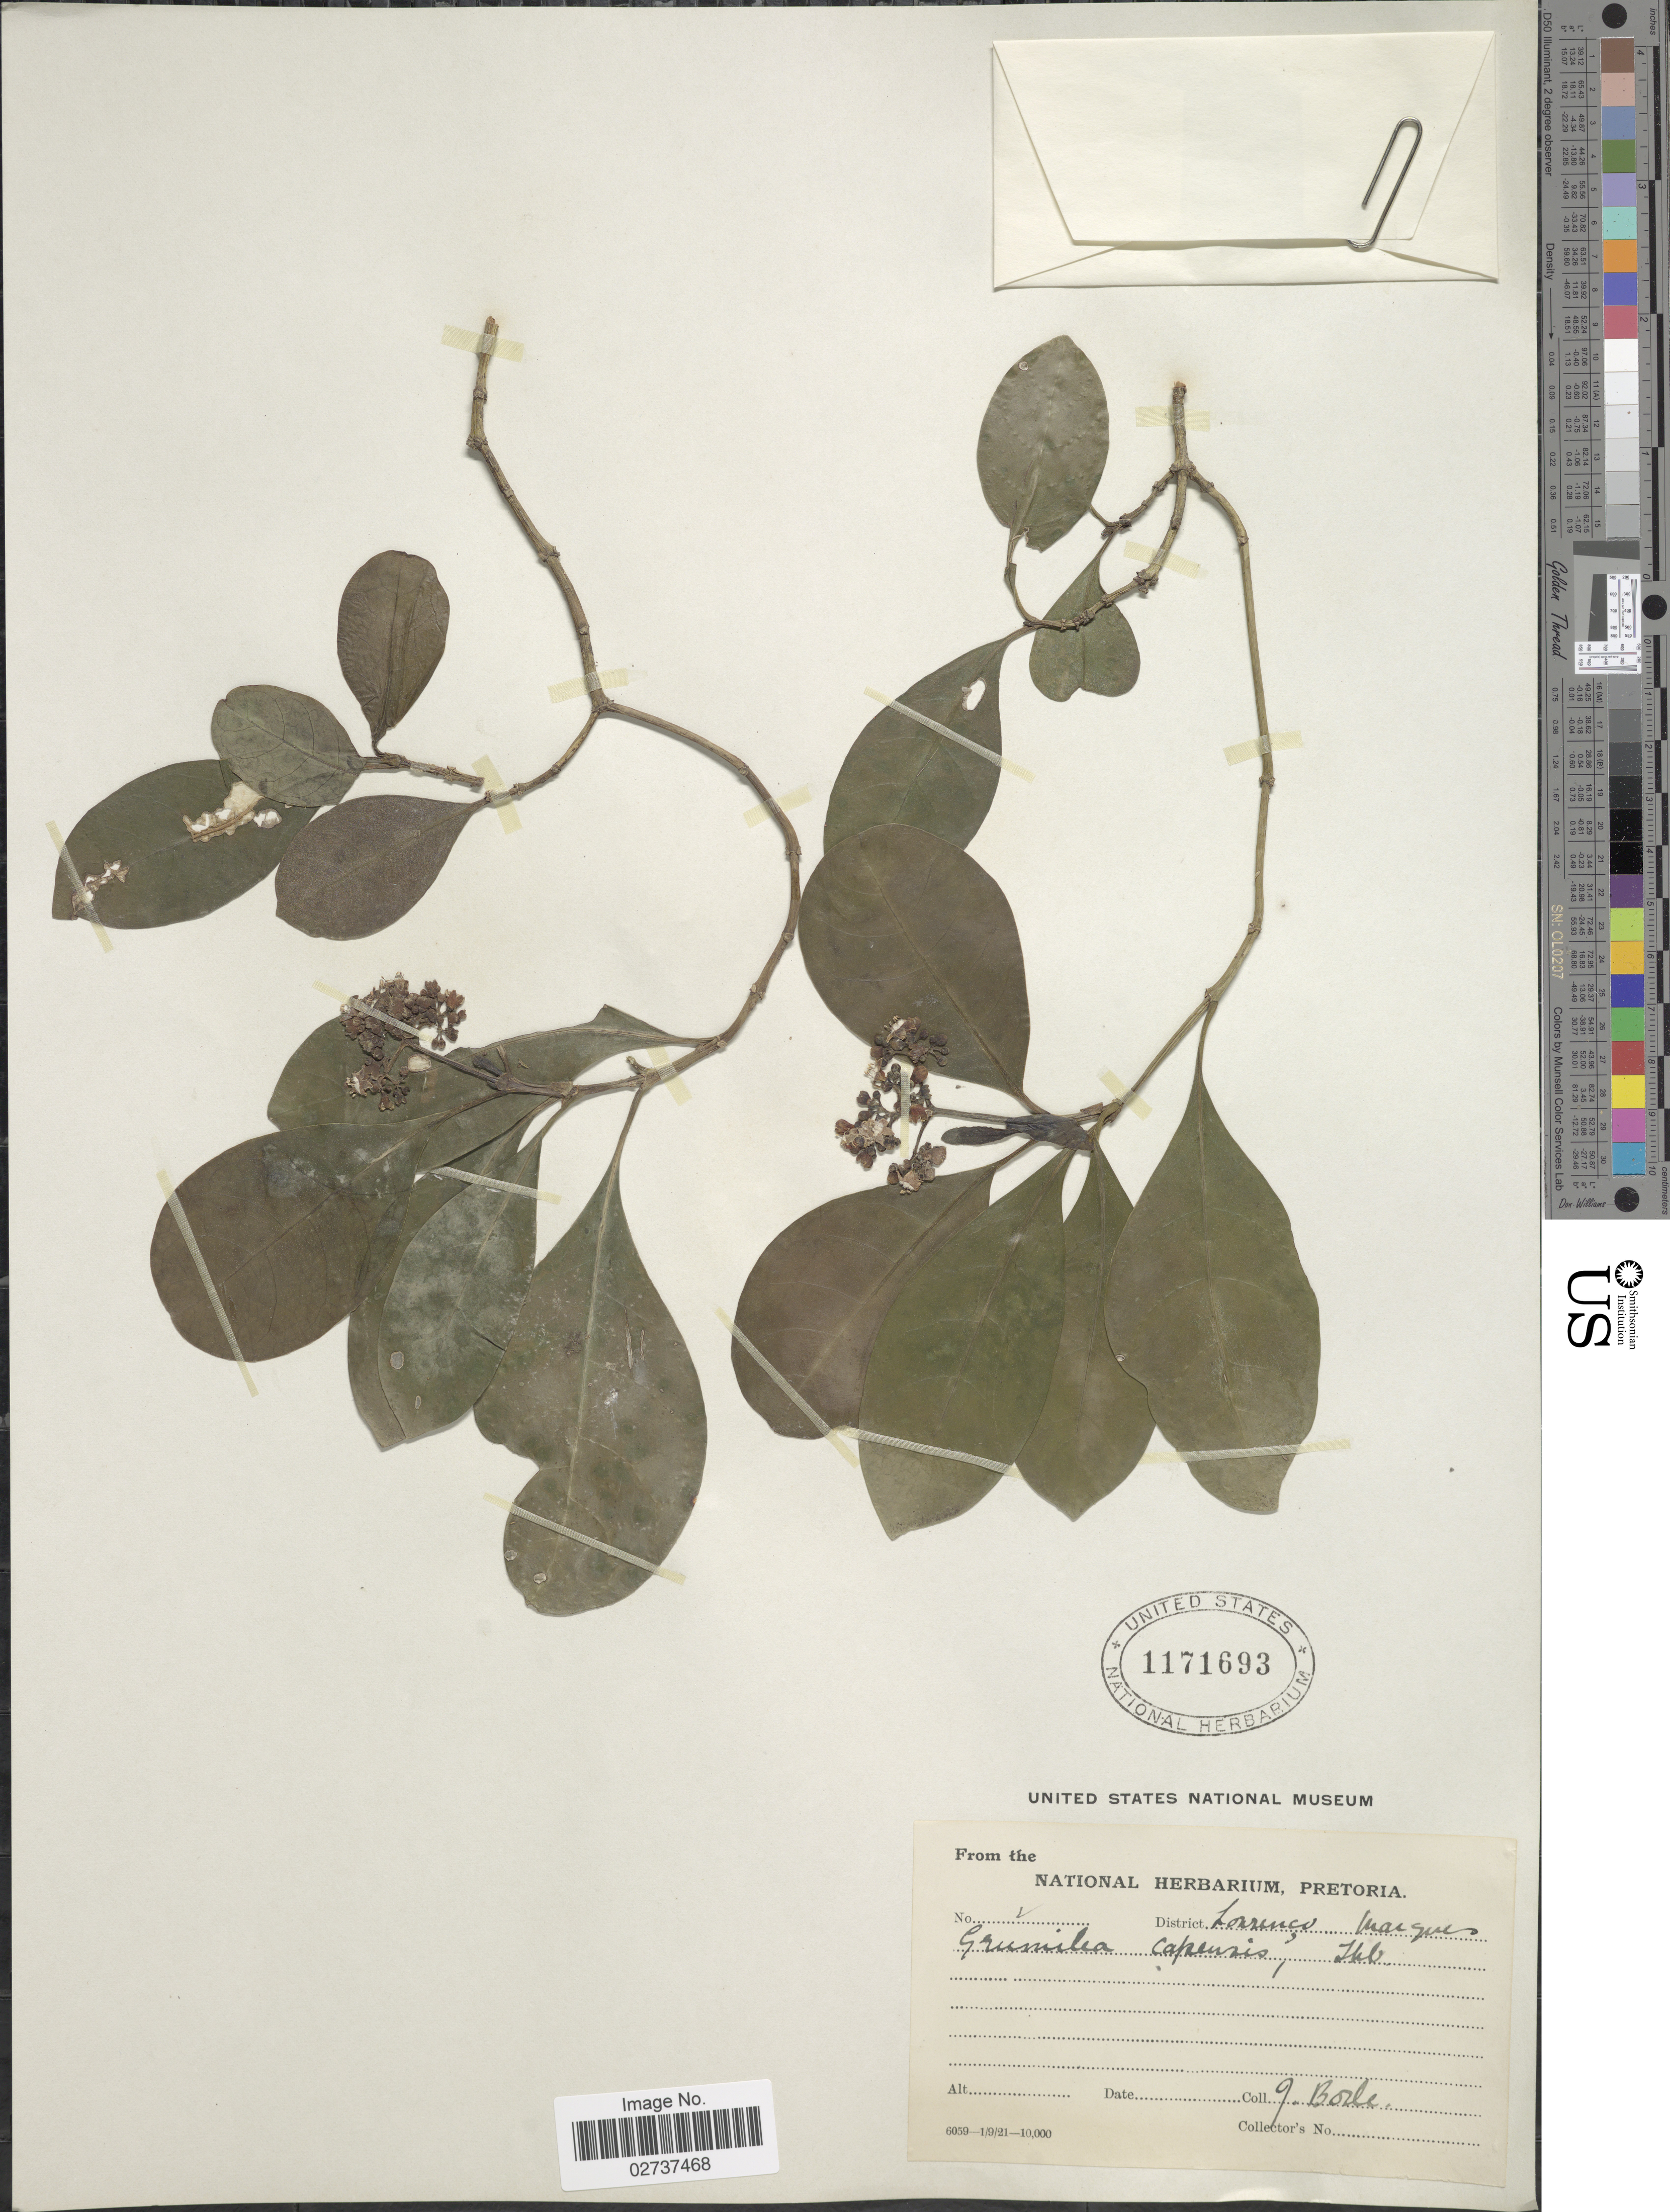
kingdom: Plantae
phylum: Tracheophyta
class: Magnoliopsida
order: Gentianales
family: Rubiaceae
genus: Psychotria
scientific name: Psychotria capensis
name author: (Eckl.) Vatke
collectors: J. Borle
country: Mozambique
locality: Lourenço Marques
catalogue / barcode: US 1171693